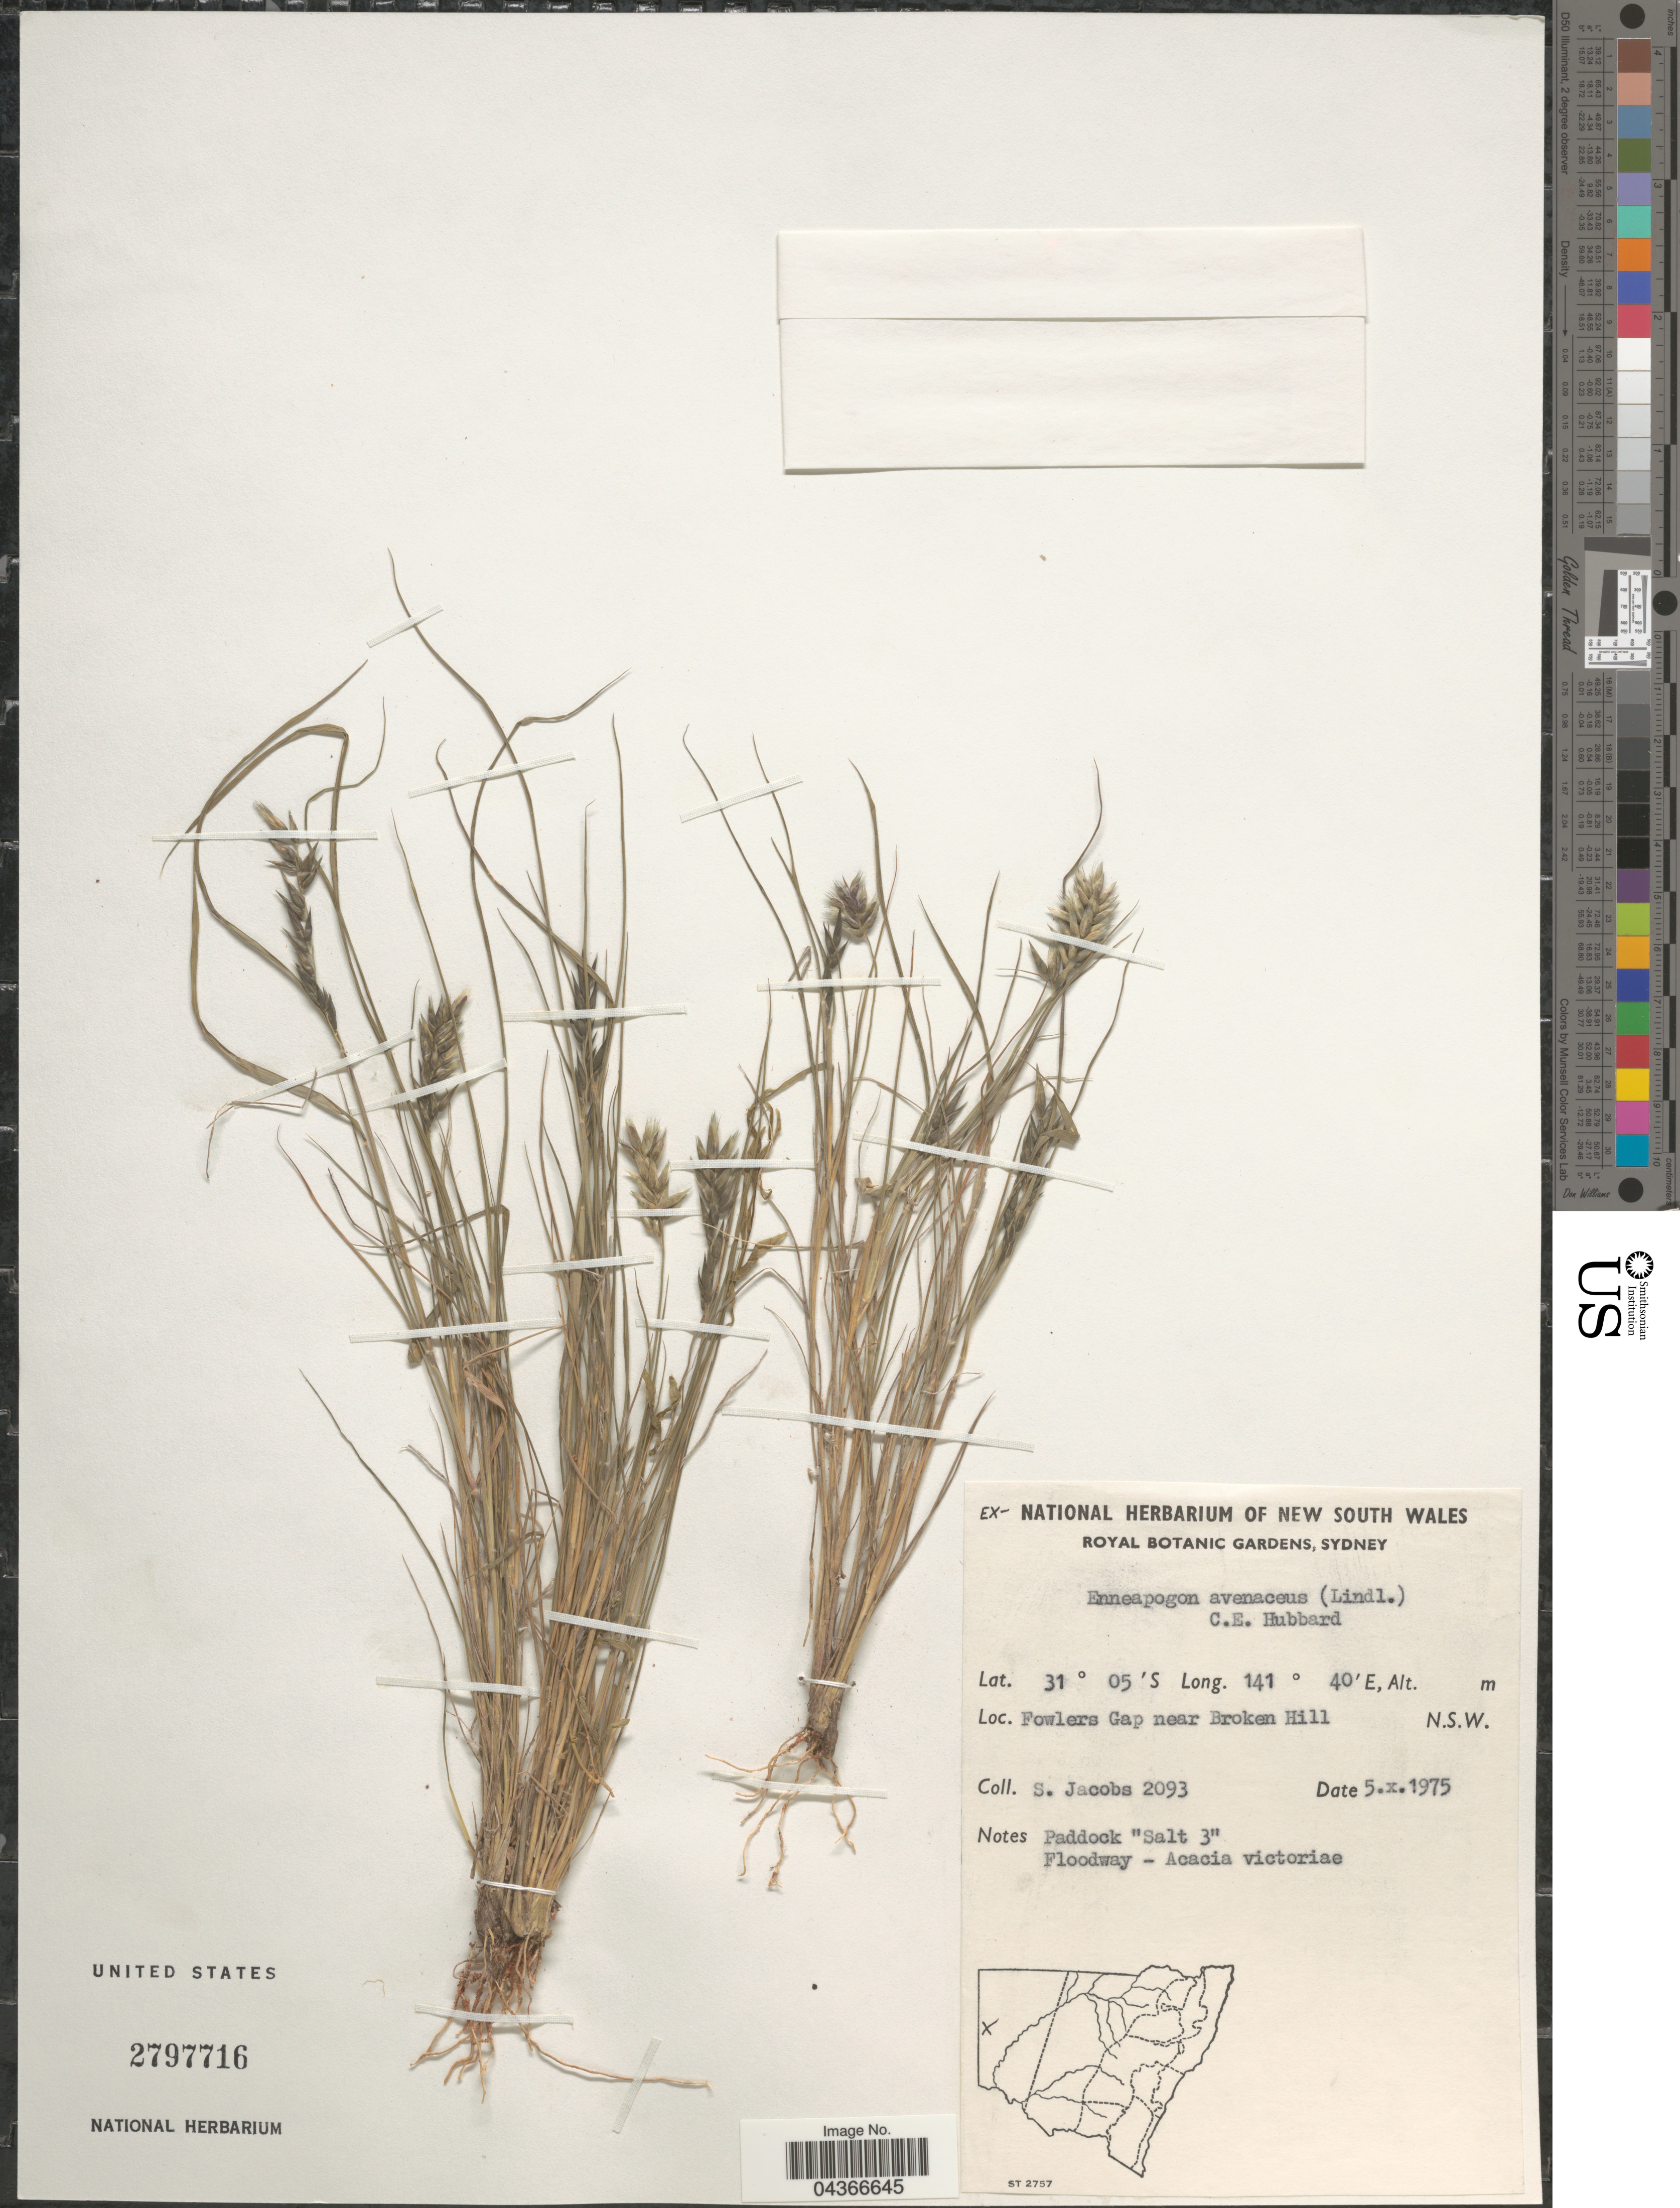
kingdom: Plantae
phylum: Tracheophyta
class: Liliopsida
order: Poales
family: Poaceae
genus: Enneapogon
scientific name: Enneapogon avenaceus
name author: (Lindl.) C.E. Hubb.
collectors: S. Jacobs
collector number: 2093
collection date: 1975-10-05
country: Australia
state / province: New South Wales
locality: Fowlers Gap near Broken Hill.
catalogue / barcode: US 2797716